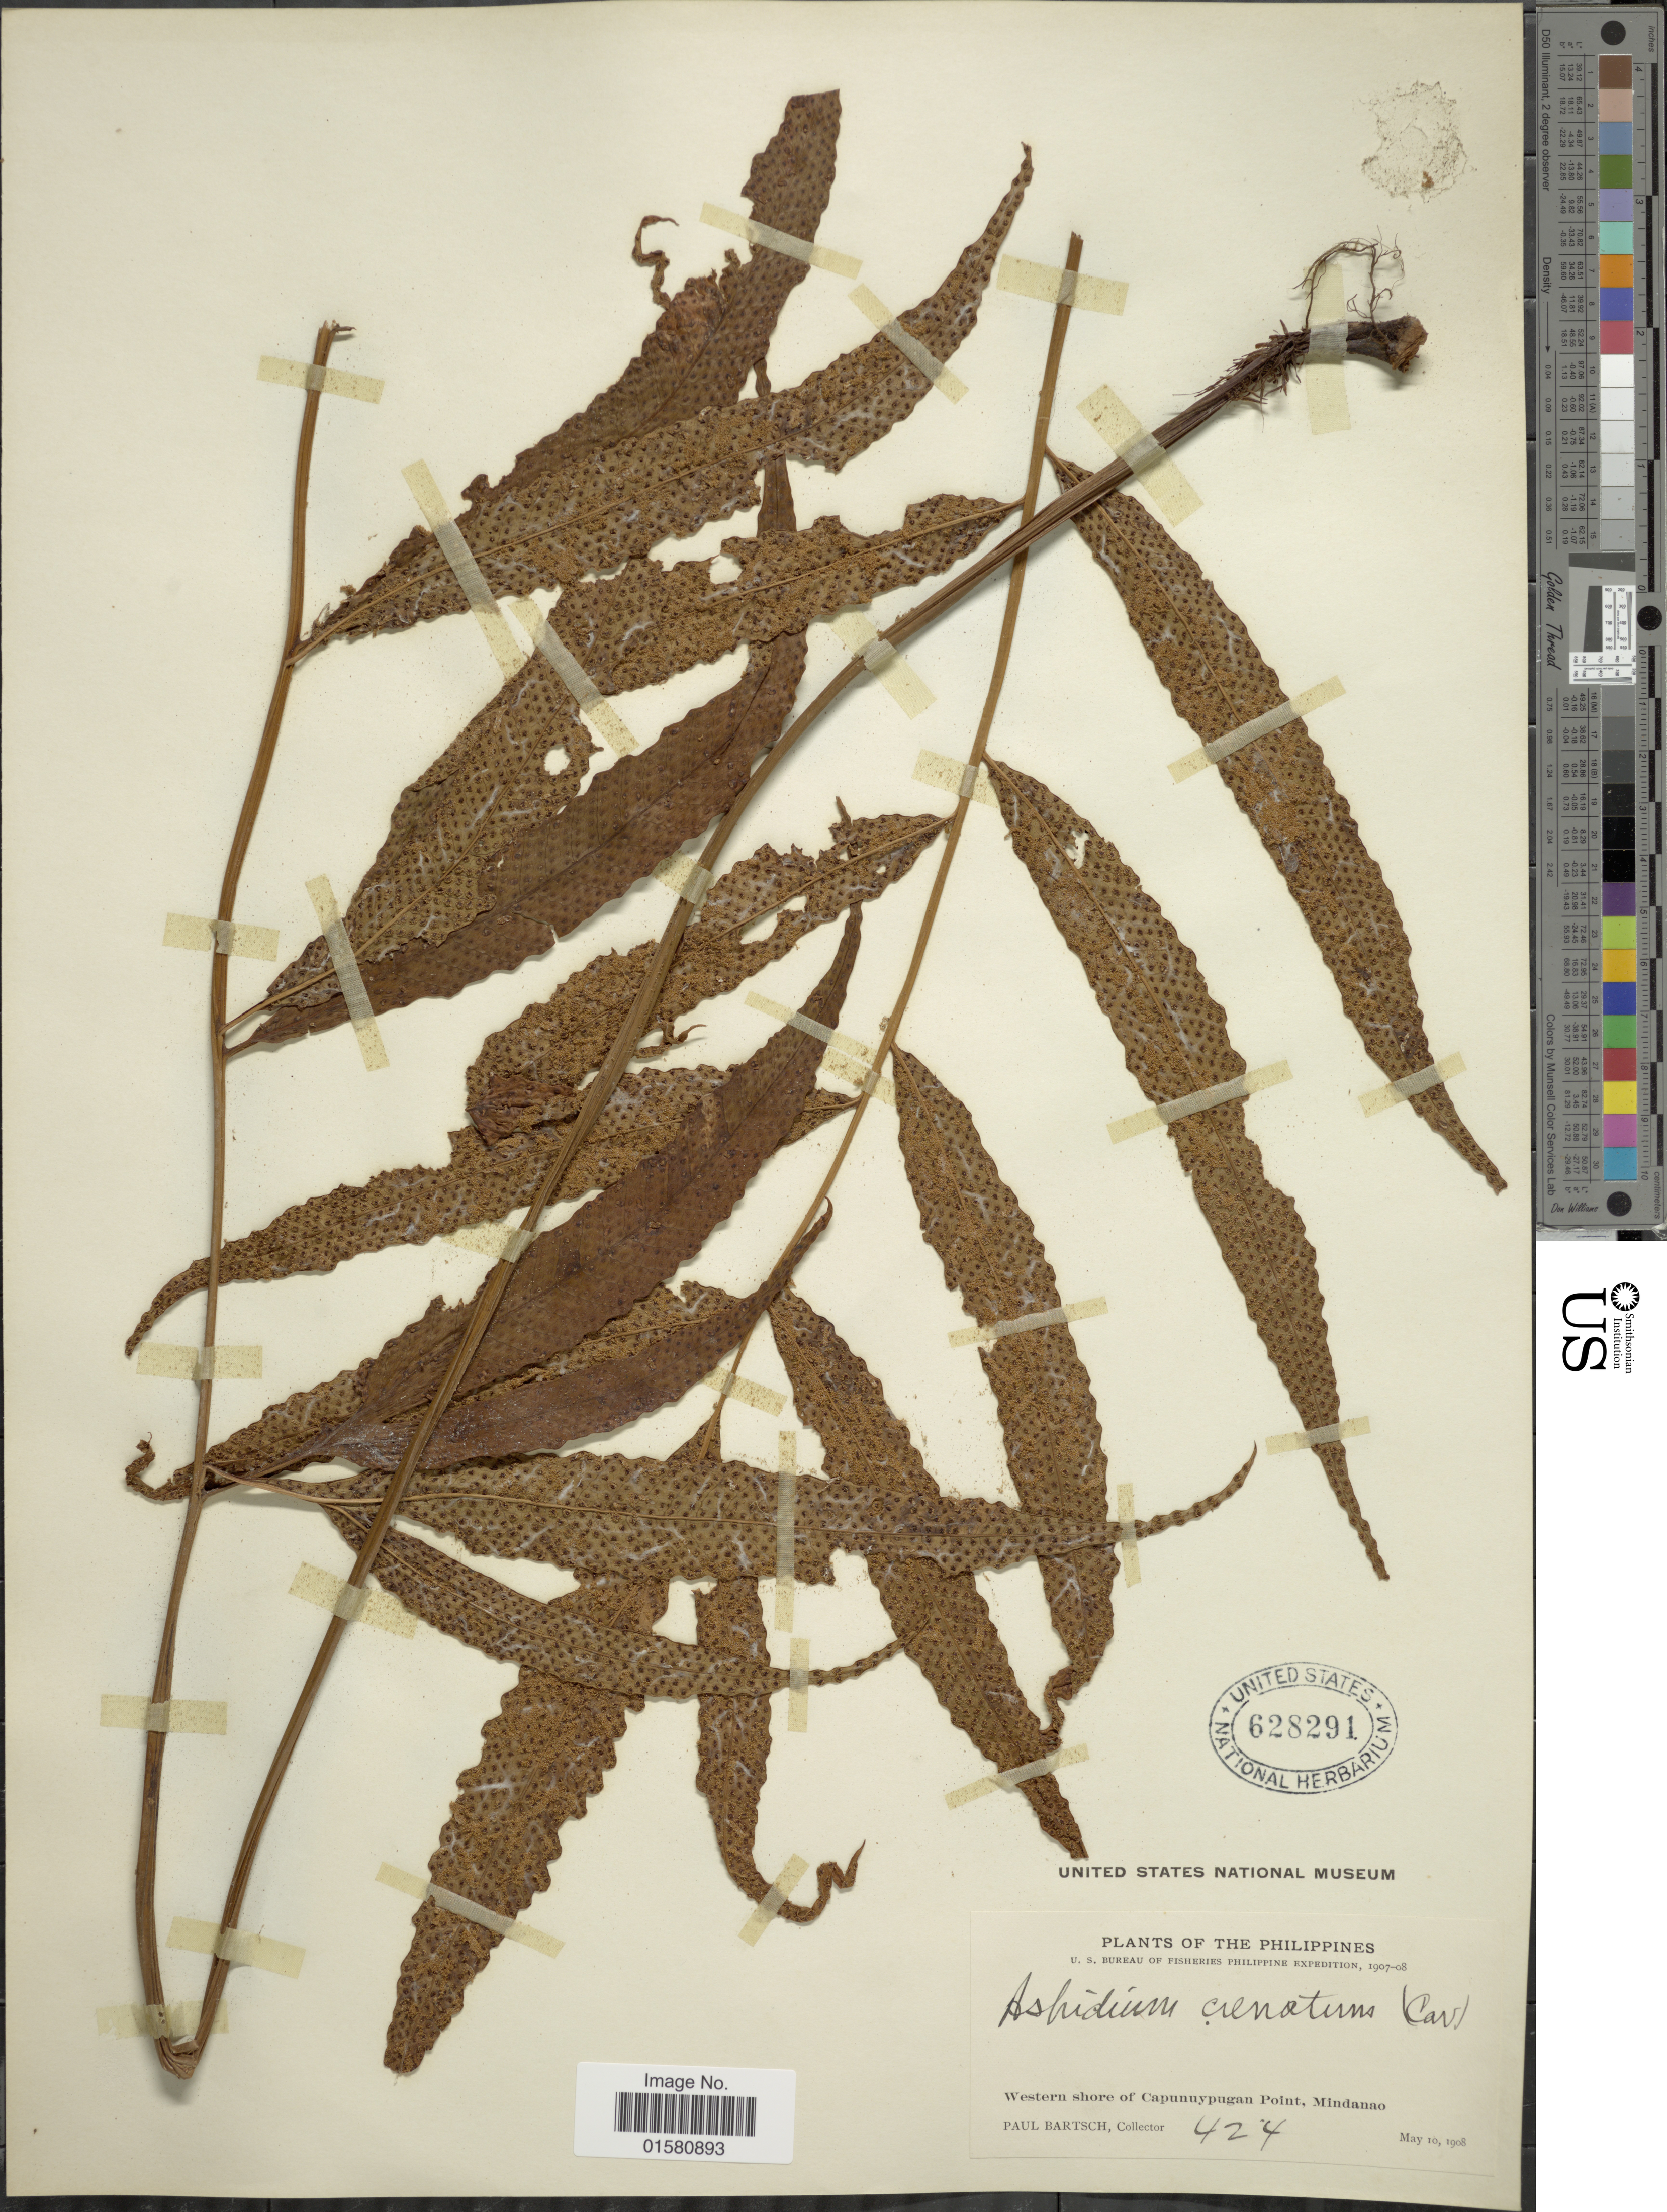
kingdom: Plantae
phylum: Tracheophyta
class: Polypodiopsida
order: Polypodiales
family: Tectariaceae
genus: Tectaria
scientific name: Tectaria crenata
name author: Cav.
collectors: P. Bartsch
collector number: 424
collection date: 1908-05-10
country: Philippines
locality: Western shore of Capunuypugan Point, Mindanao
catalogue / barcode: US 628291